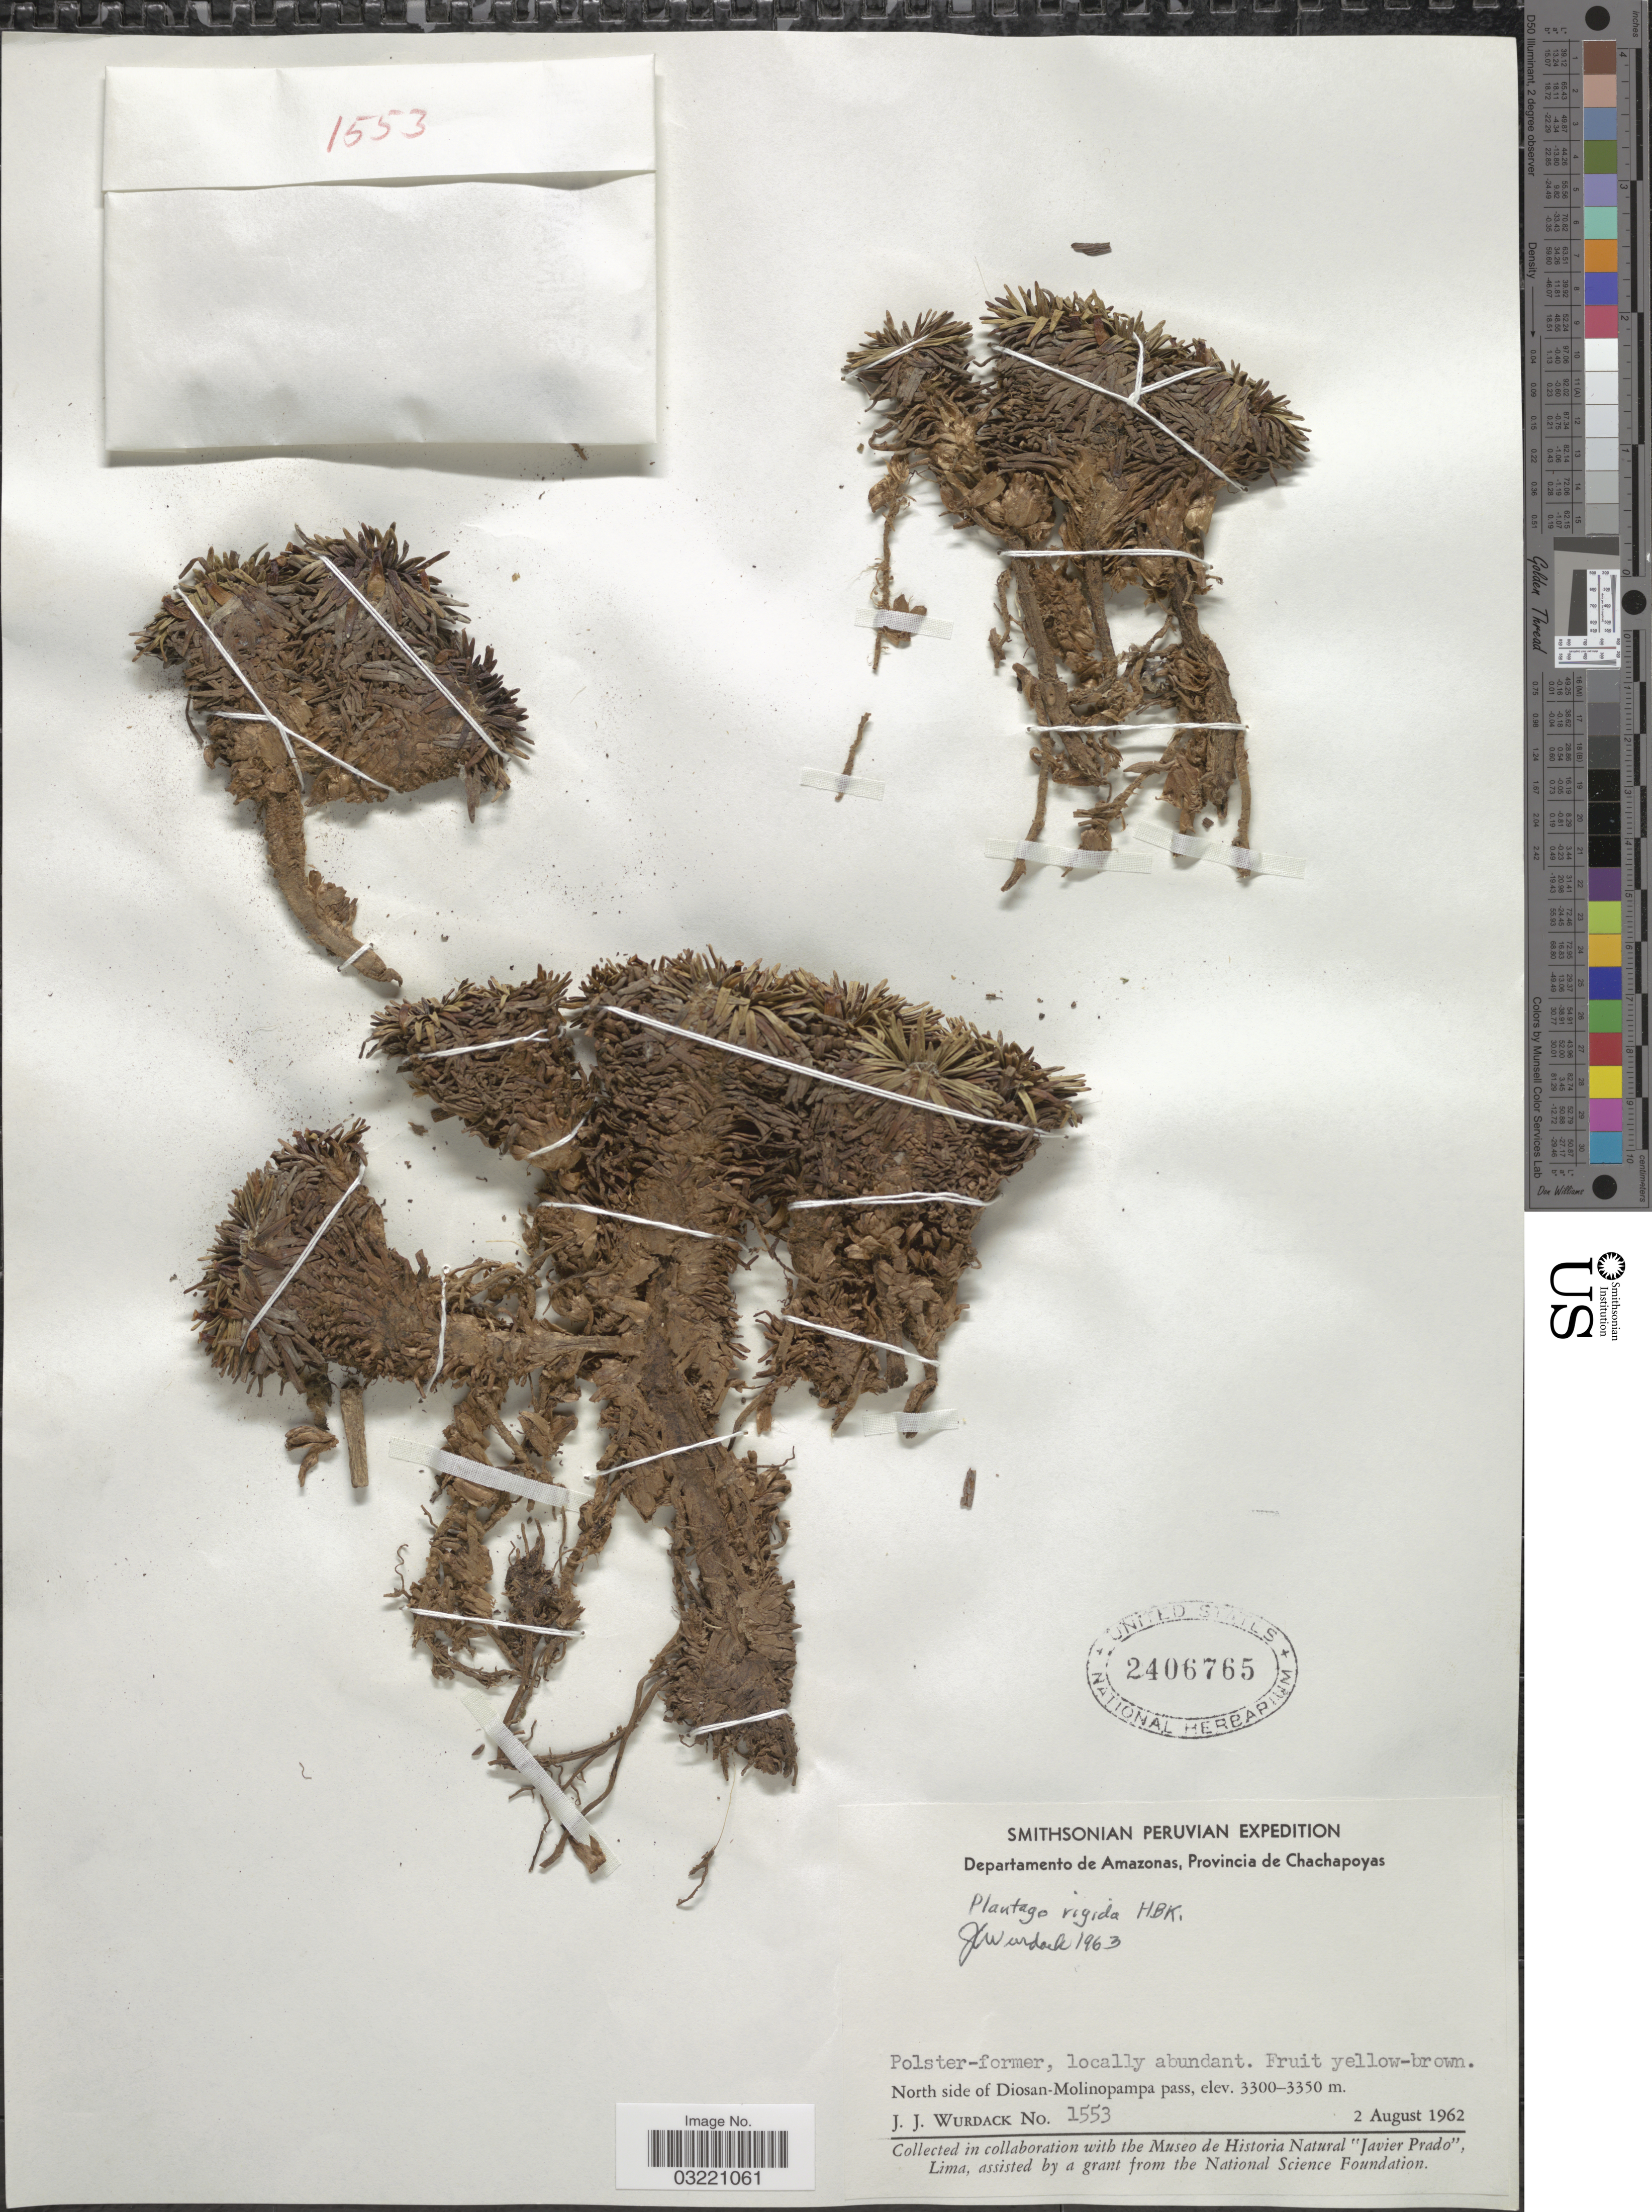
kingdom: Plantae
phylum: Tracheophyta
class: Magnoliopsida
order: Lamiales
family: Plantaginaceae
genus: Plantago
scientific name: Plantago rigida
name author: Kunth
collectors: J. J. Wurdack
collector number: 1553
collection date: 1962-08-02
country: Peru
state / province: Amazonas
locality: Departamento de Amazonas, Provincia de Chachapoyas. North side of Diosan-Molinopampa pass.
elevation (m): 3300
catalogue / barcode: US 2406765